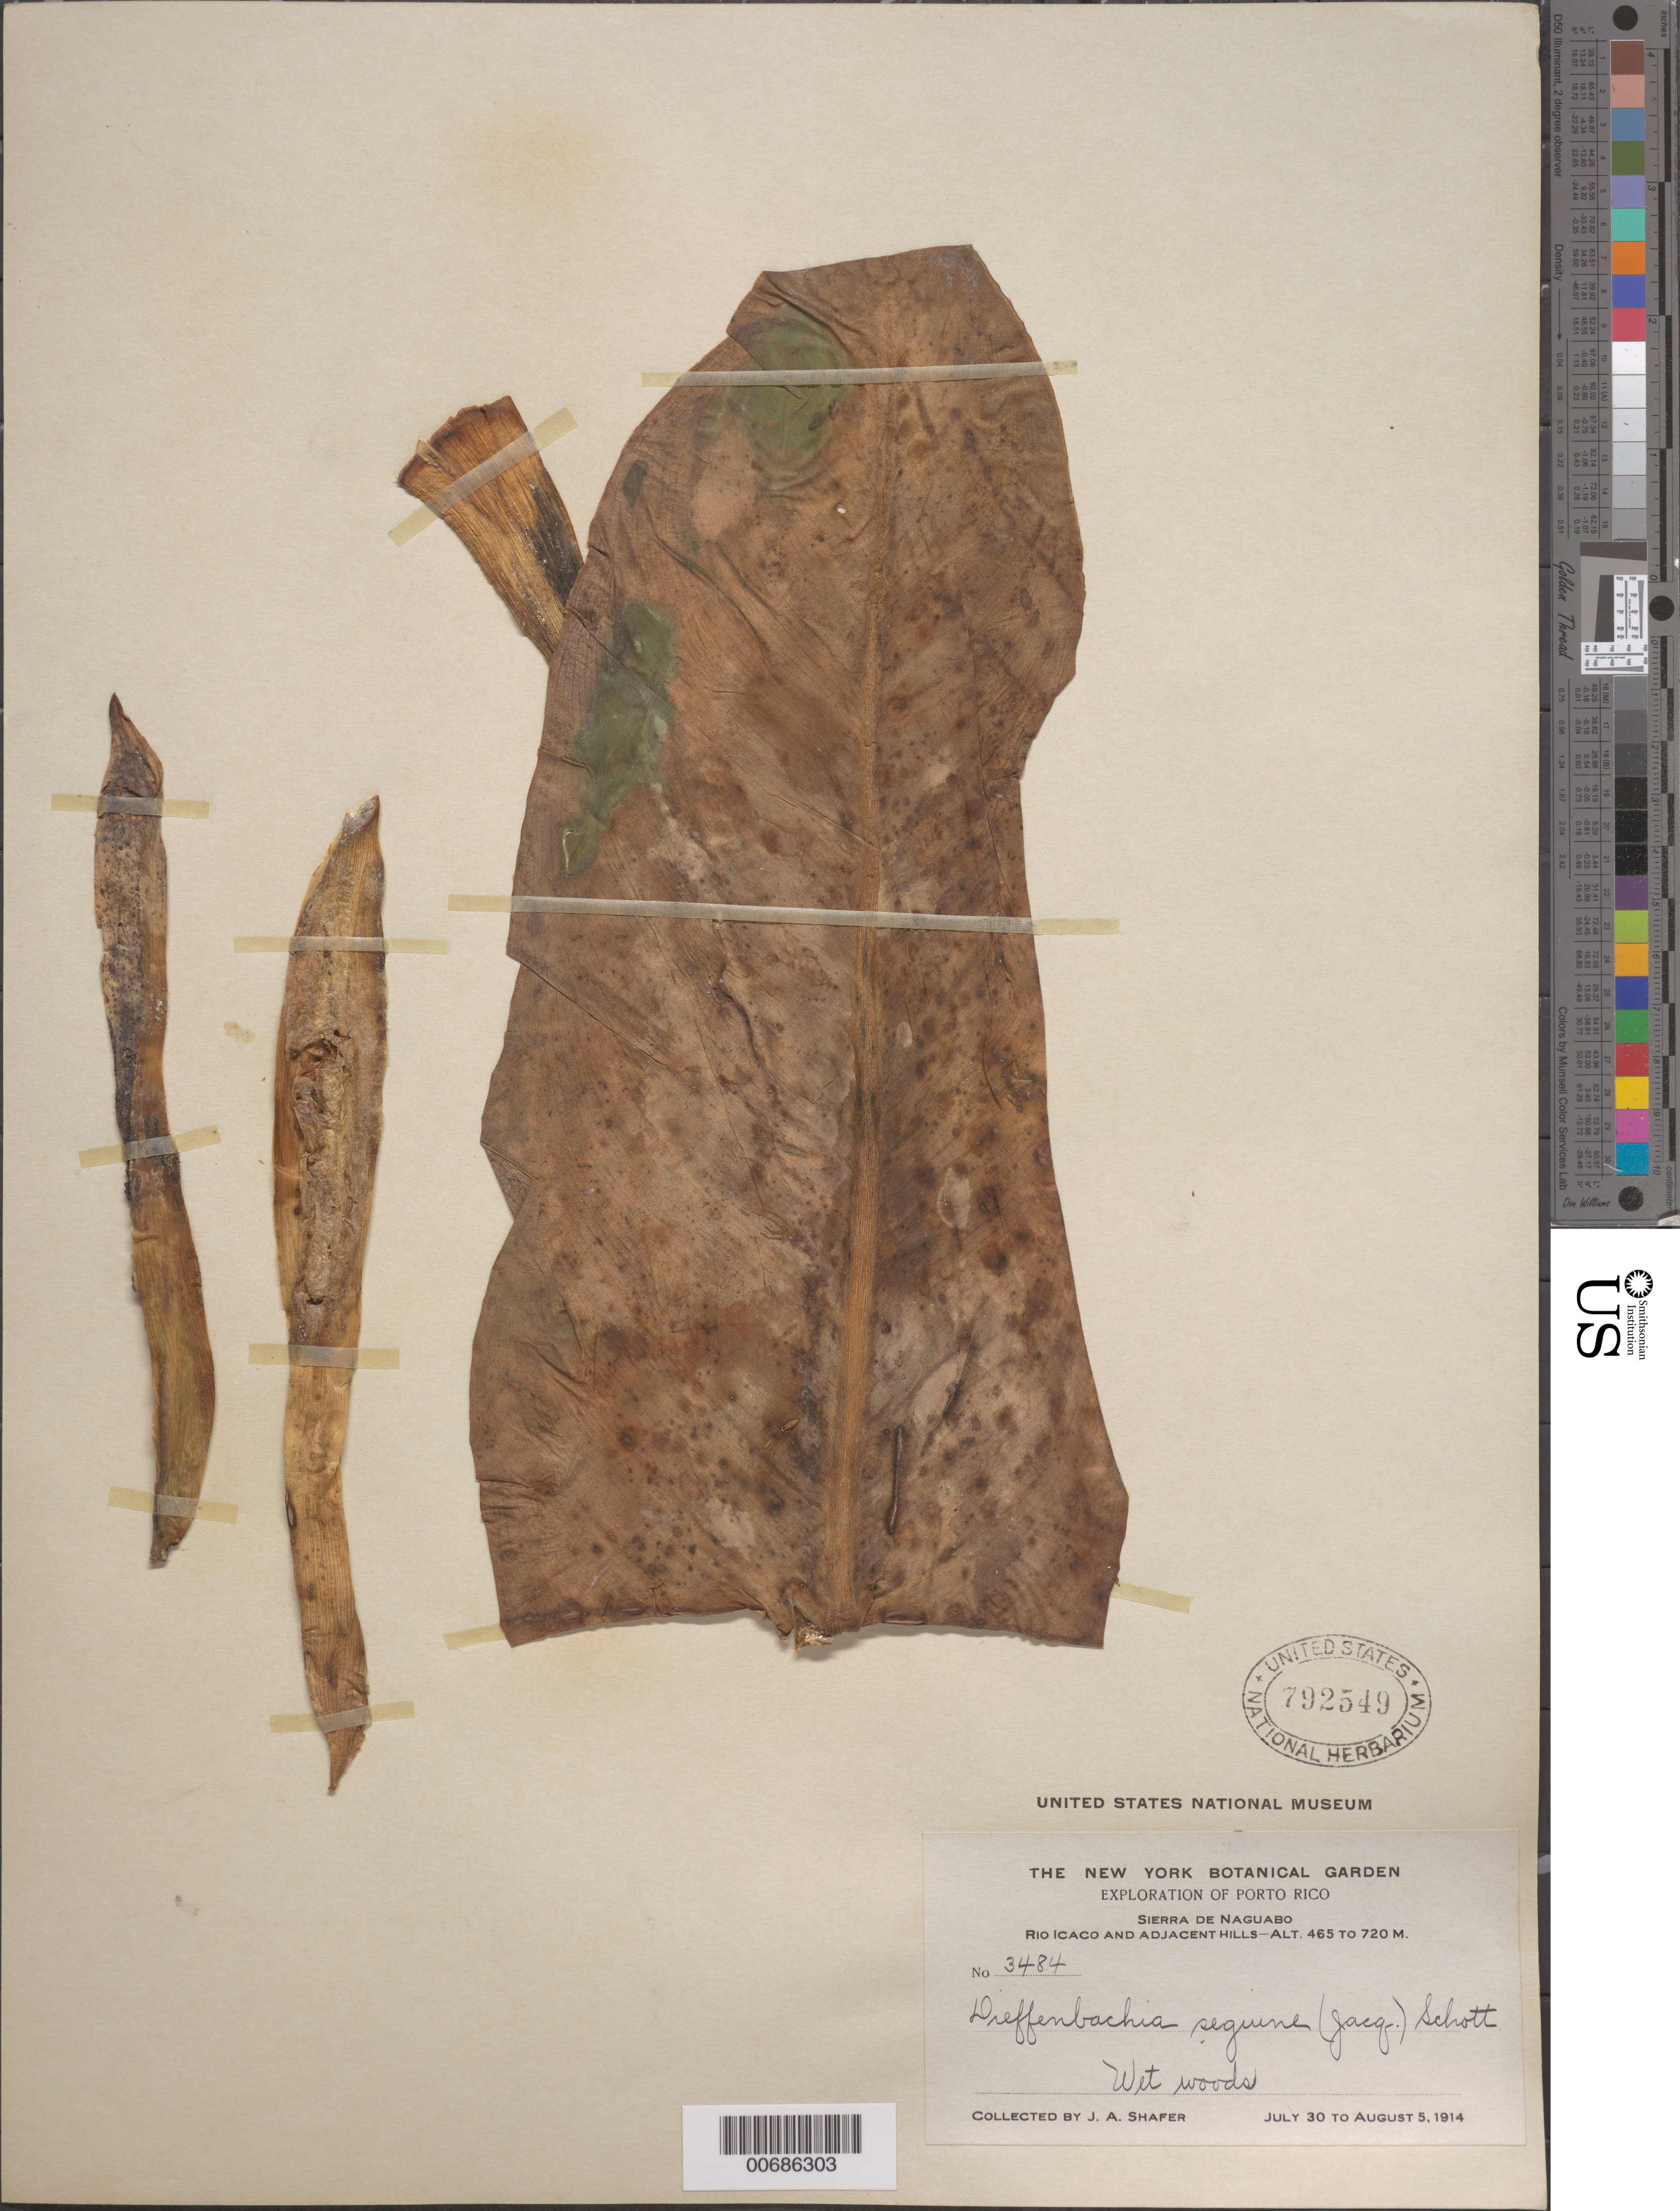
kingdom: Plantae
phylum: Tracheophyta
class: Liliopsida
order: Alismatales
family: Araceae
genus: Dieffenbachia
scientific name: Dieffenbachia seguine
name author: (Jacq.) Schott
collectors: J. A. Shafer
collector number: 3484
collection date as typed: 30 Jul 1914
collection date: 1914-07-30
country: Puerto Rico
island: Greater Antilles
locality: Sierra de Naguabo, Rio Icaco & adjacent hills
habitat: wet woods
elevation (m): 465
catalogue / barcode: US 792549